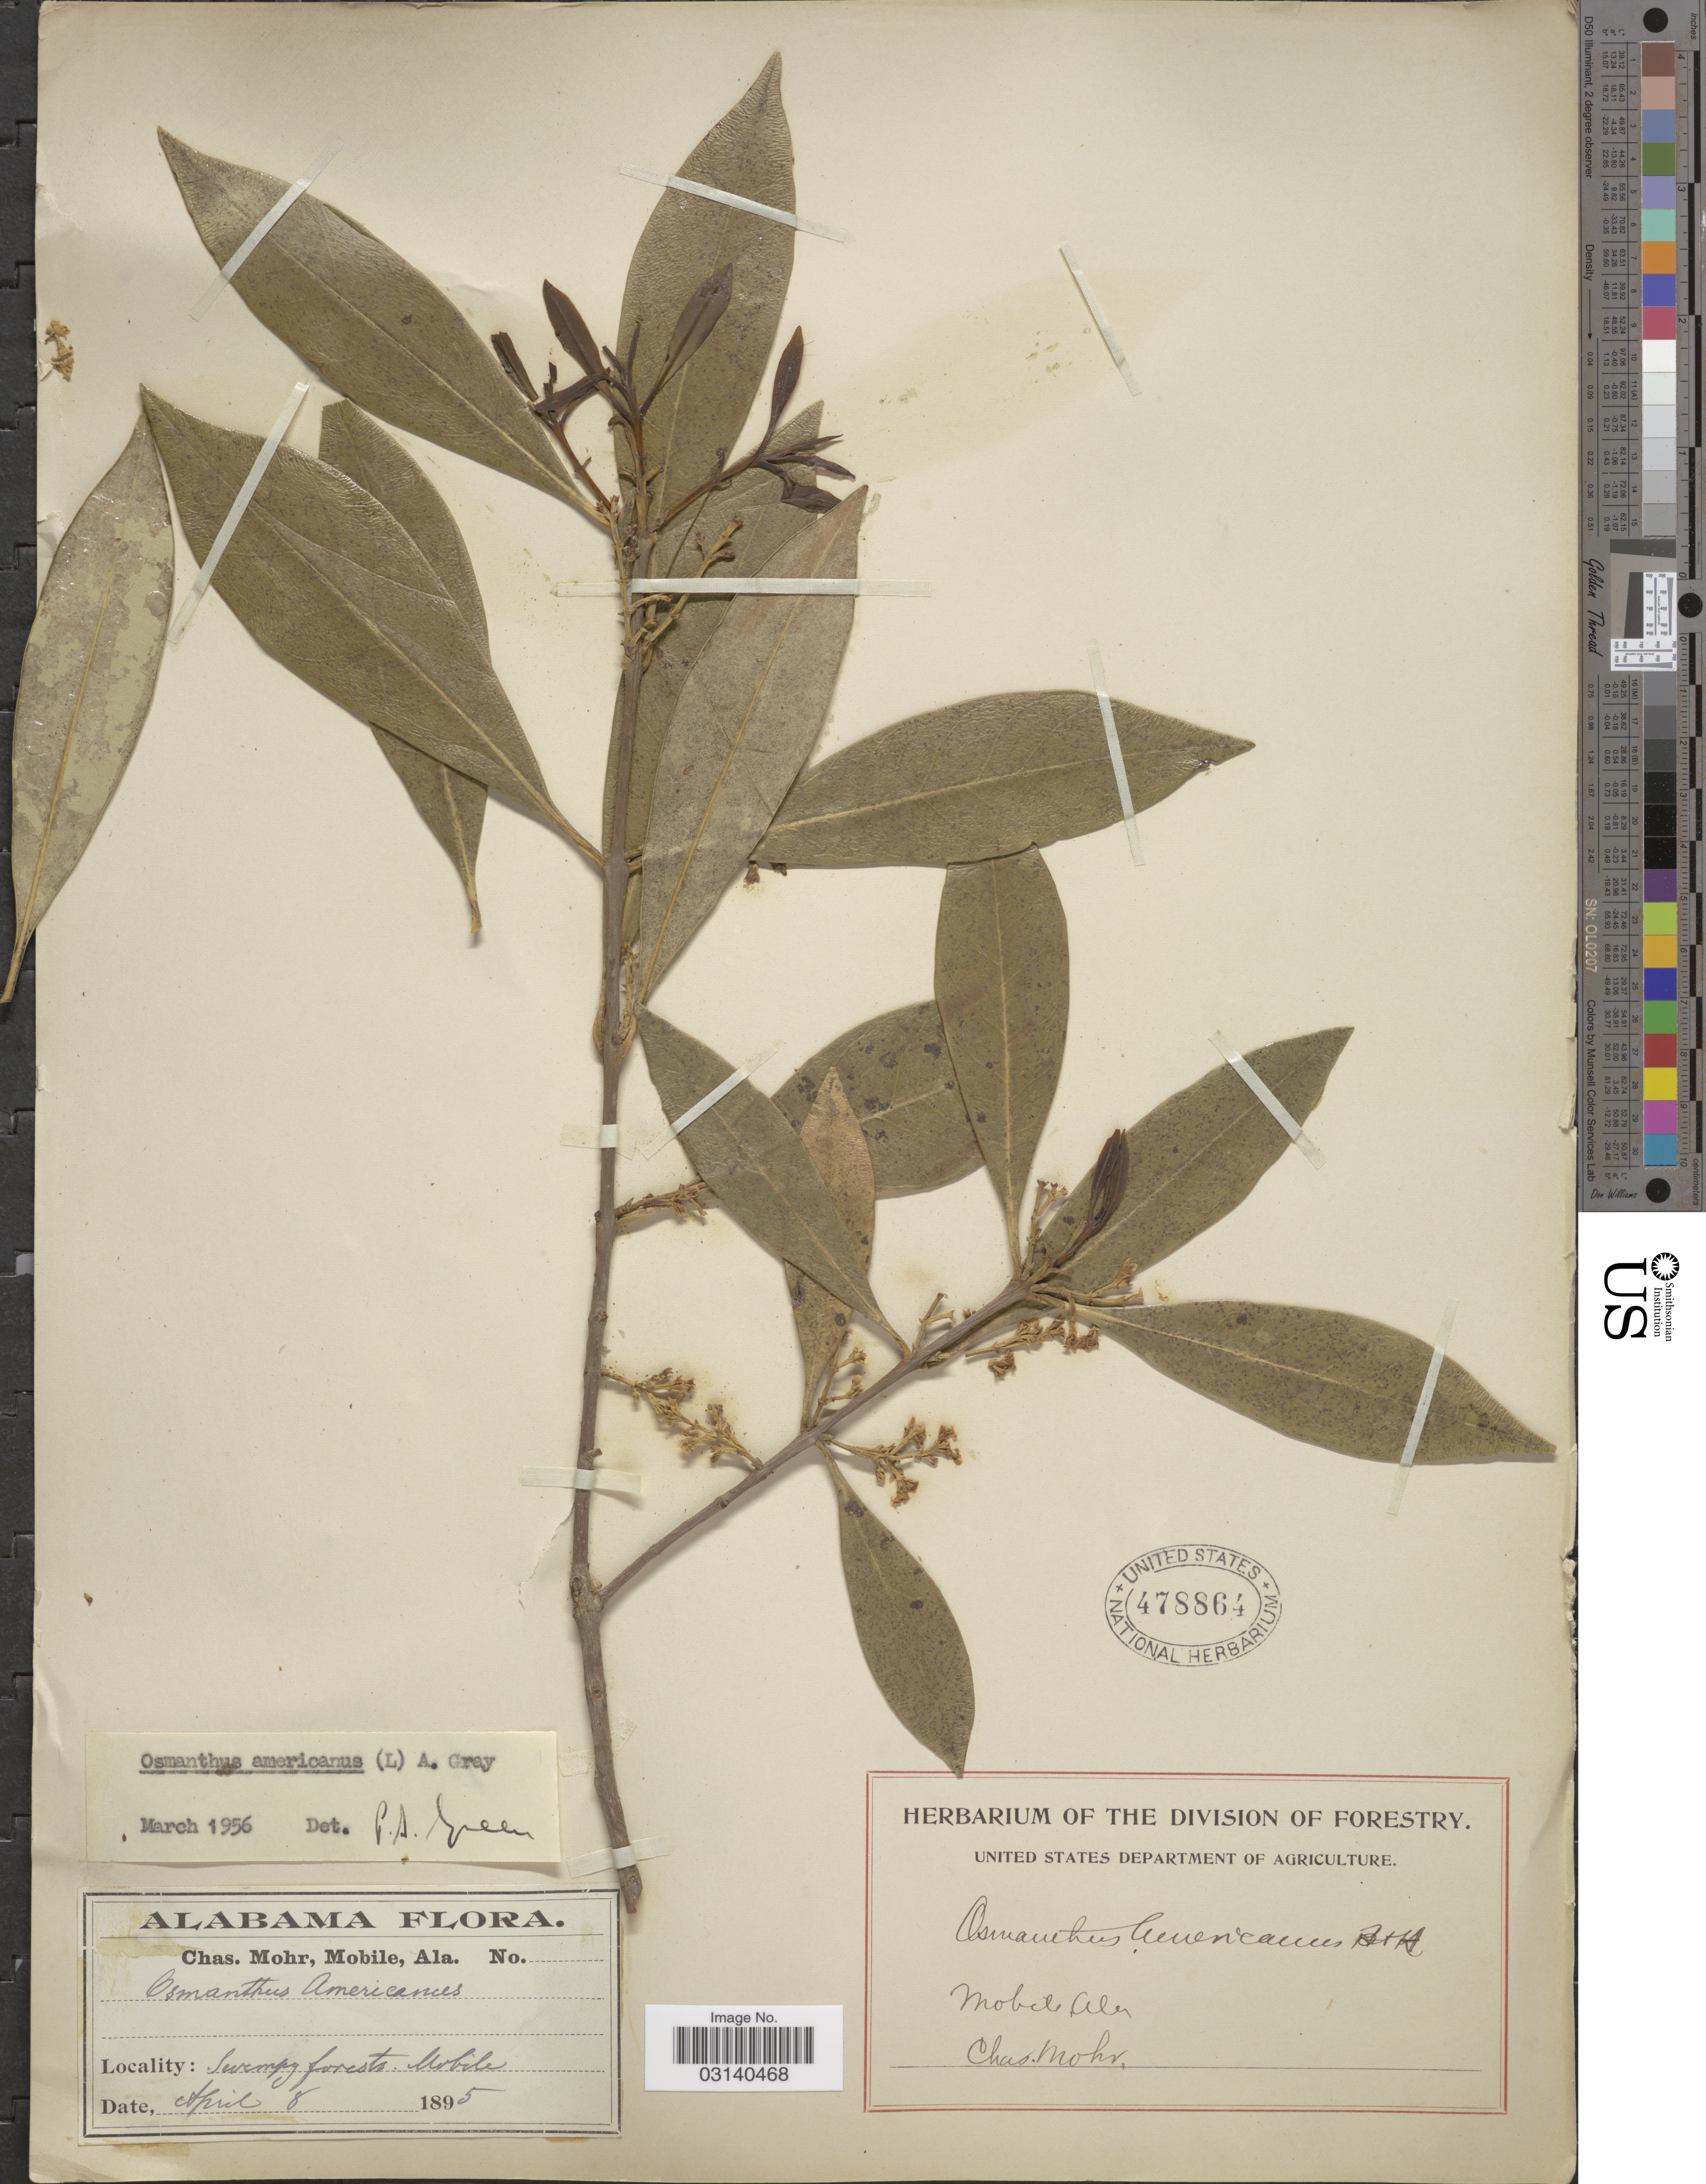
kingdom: Plantae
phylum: Tracheophyta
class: Magnoliopsida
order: Lamiales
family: Oleaceae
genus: Osmanthus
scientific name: Osmanthus americanus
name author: (L.) A. Gray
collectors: Mohr, C. T. (herbarium)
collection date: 1895-04-08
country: United States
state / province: Alabama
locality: Swampy forests, Mobile.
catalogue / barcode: US 478864